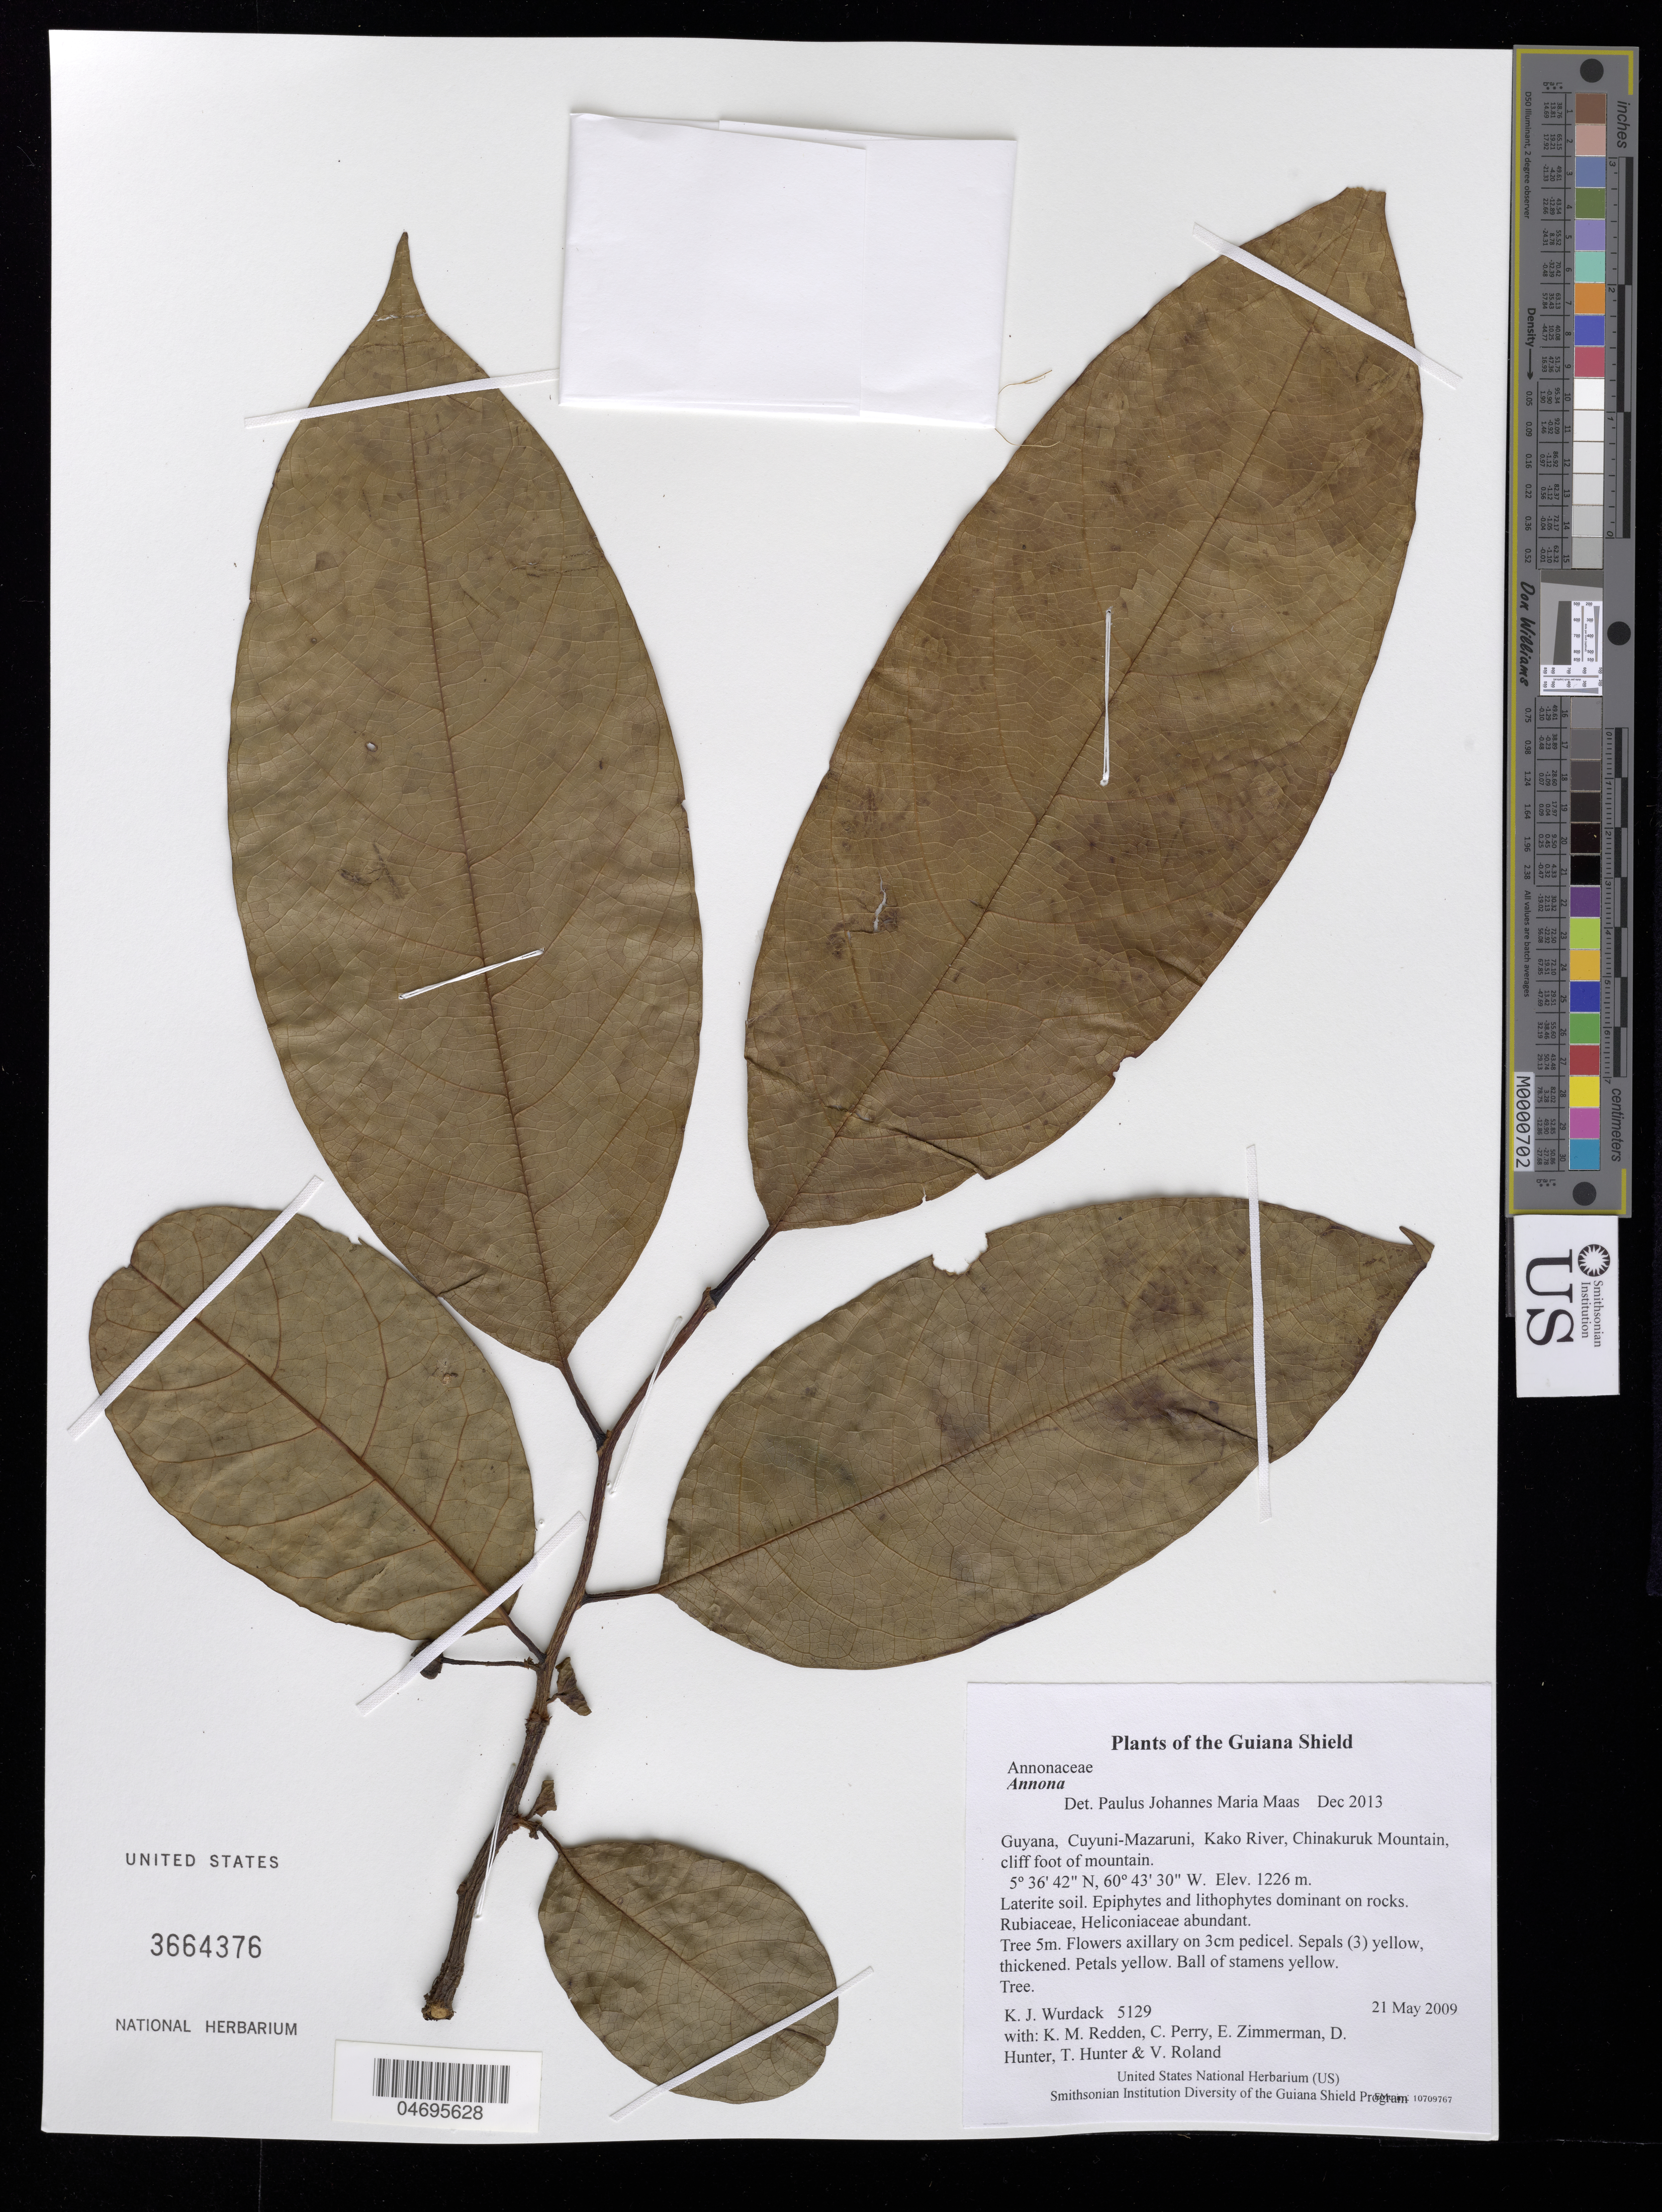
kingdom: Plantae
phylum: Tracheophyta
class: Magnoliopsida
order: Magnoliales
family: Annonaceae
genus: Annona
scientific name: Annona sp.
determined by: Maas, Paul J. M.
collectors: K. Wurdack, K. M. Redden, C. Perry, E. Zimmerman, D. Hunter, T. Hunter & V. Roland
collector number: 5129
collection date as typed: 21 May 2009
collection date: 2009-05-21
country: Guyana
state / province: Cuyuni-Mazaruni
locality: Kako River, Chinakuruk Mountain, cliff foot of mountain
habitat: Laterite soil. Epiphytes and lithophytes dominant on rocks. Rubiaceae, Heliconiaceae abundant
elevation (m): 1226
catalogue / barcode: US 3664376